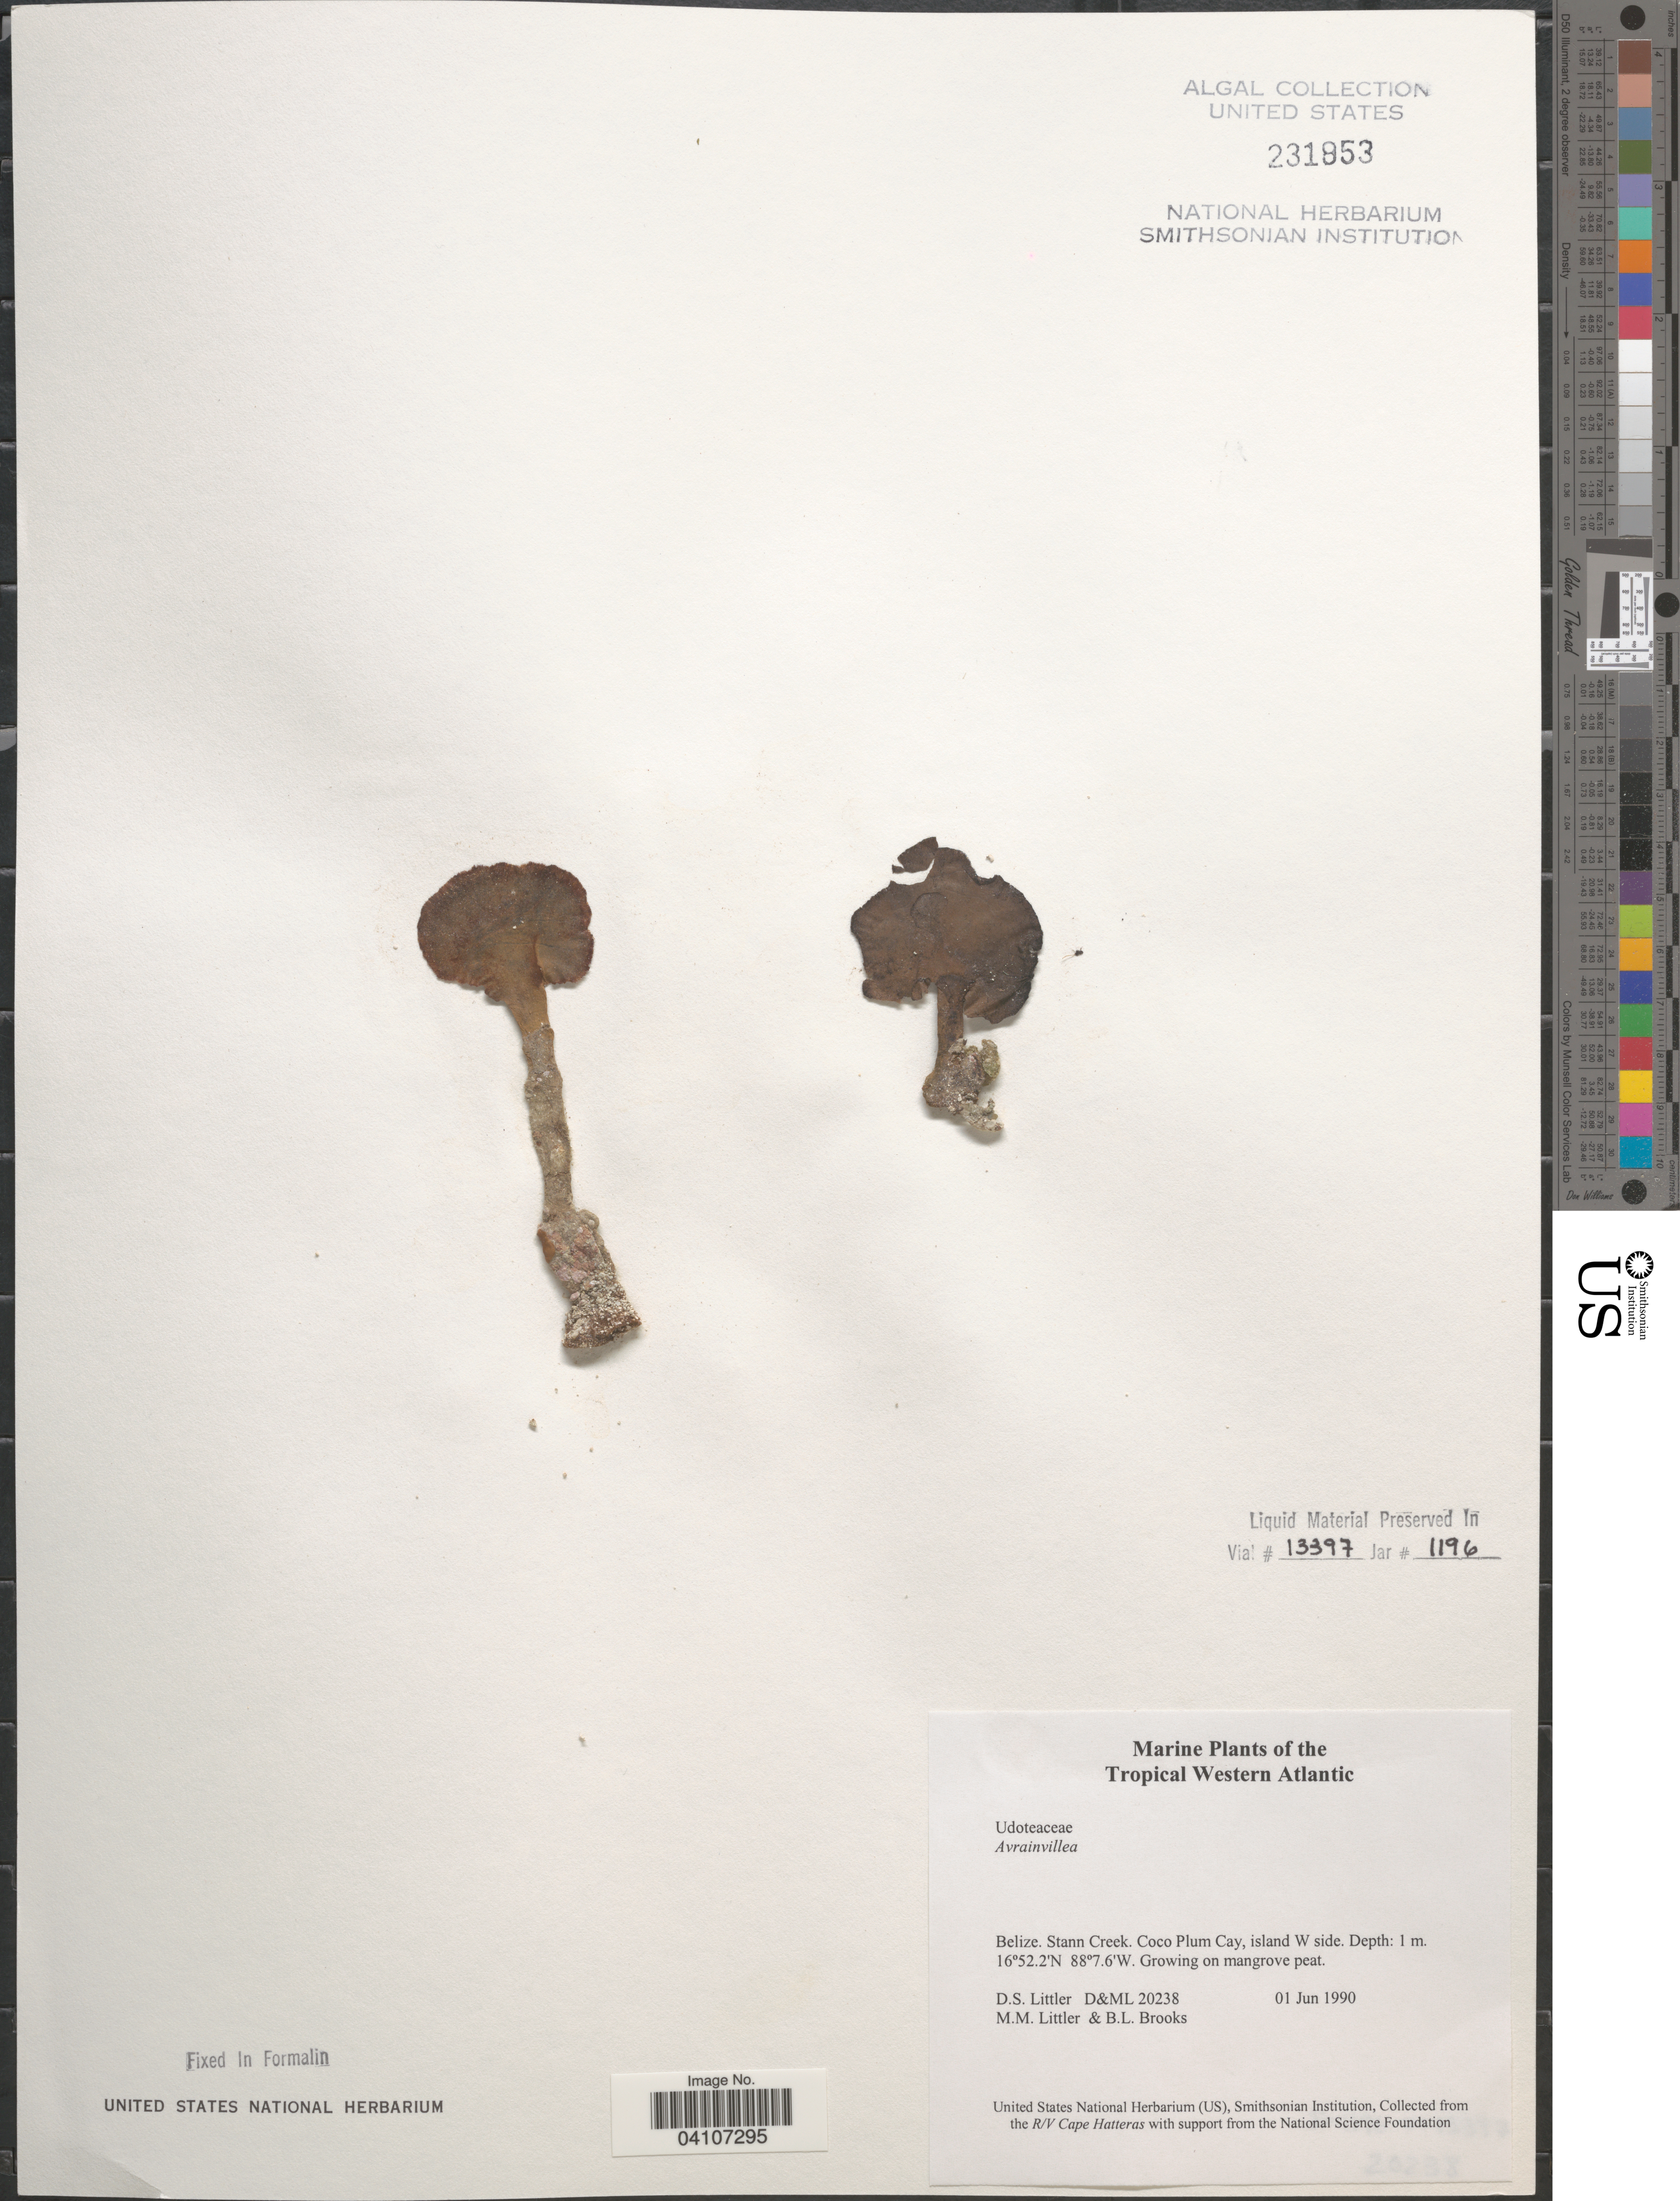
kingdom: Plantae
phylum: Chlorophyta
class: Ulvophyceae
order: Bryopsidales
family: Dichotomosiphonaceae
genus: Avrainvillea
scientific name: Avrainvillea sp.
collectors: D. S. Littler & B. Brooks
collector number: D&ML20238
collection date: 1990-06-01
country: Belize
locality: Tropical Western Atlantic. Stann Creek. Coco Plum Cay, island W side.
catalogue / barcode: US 231953